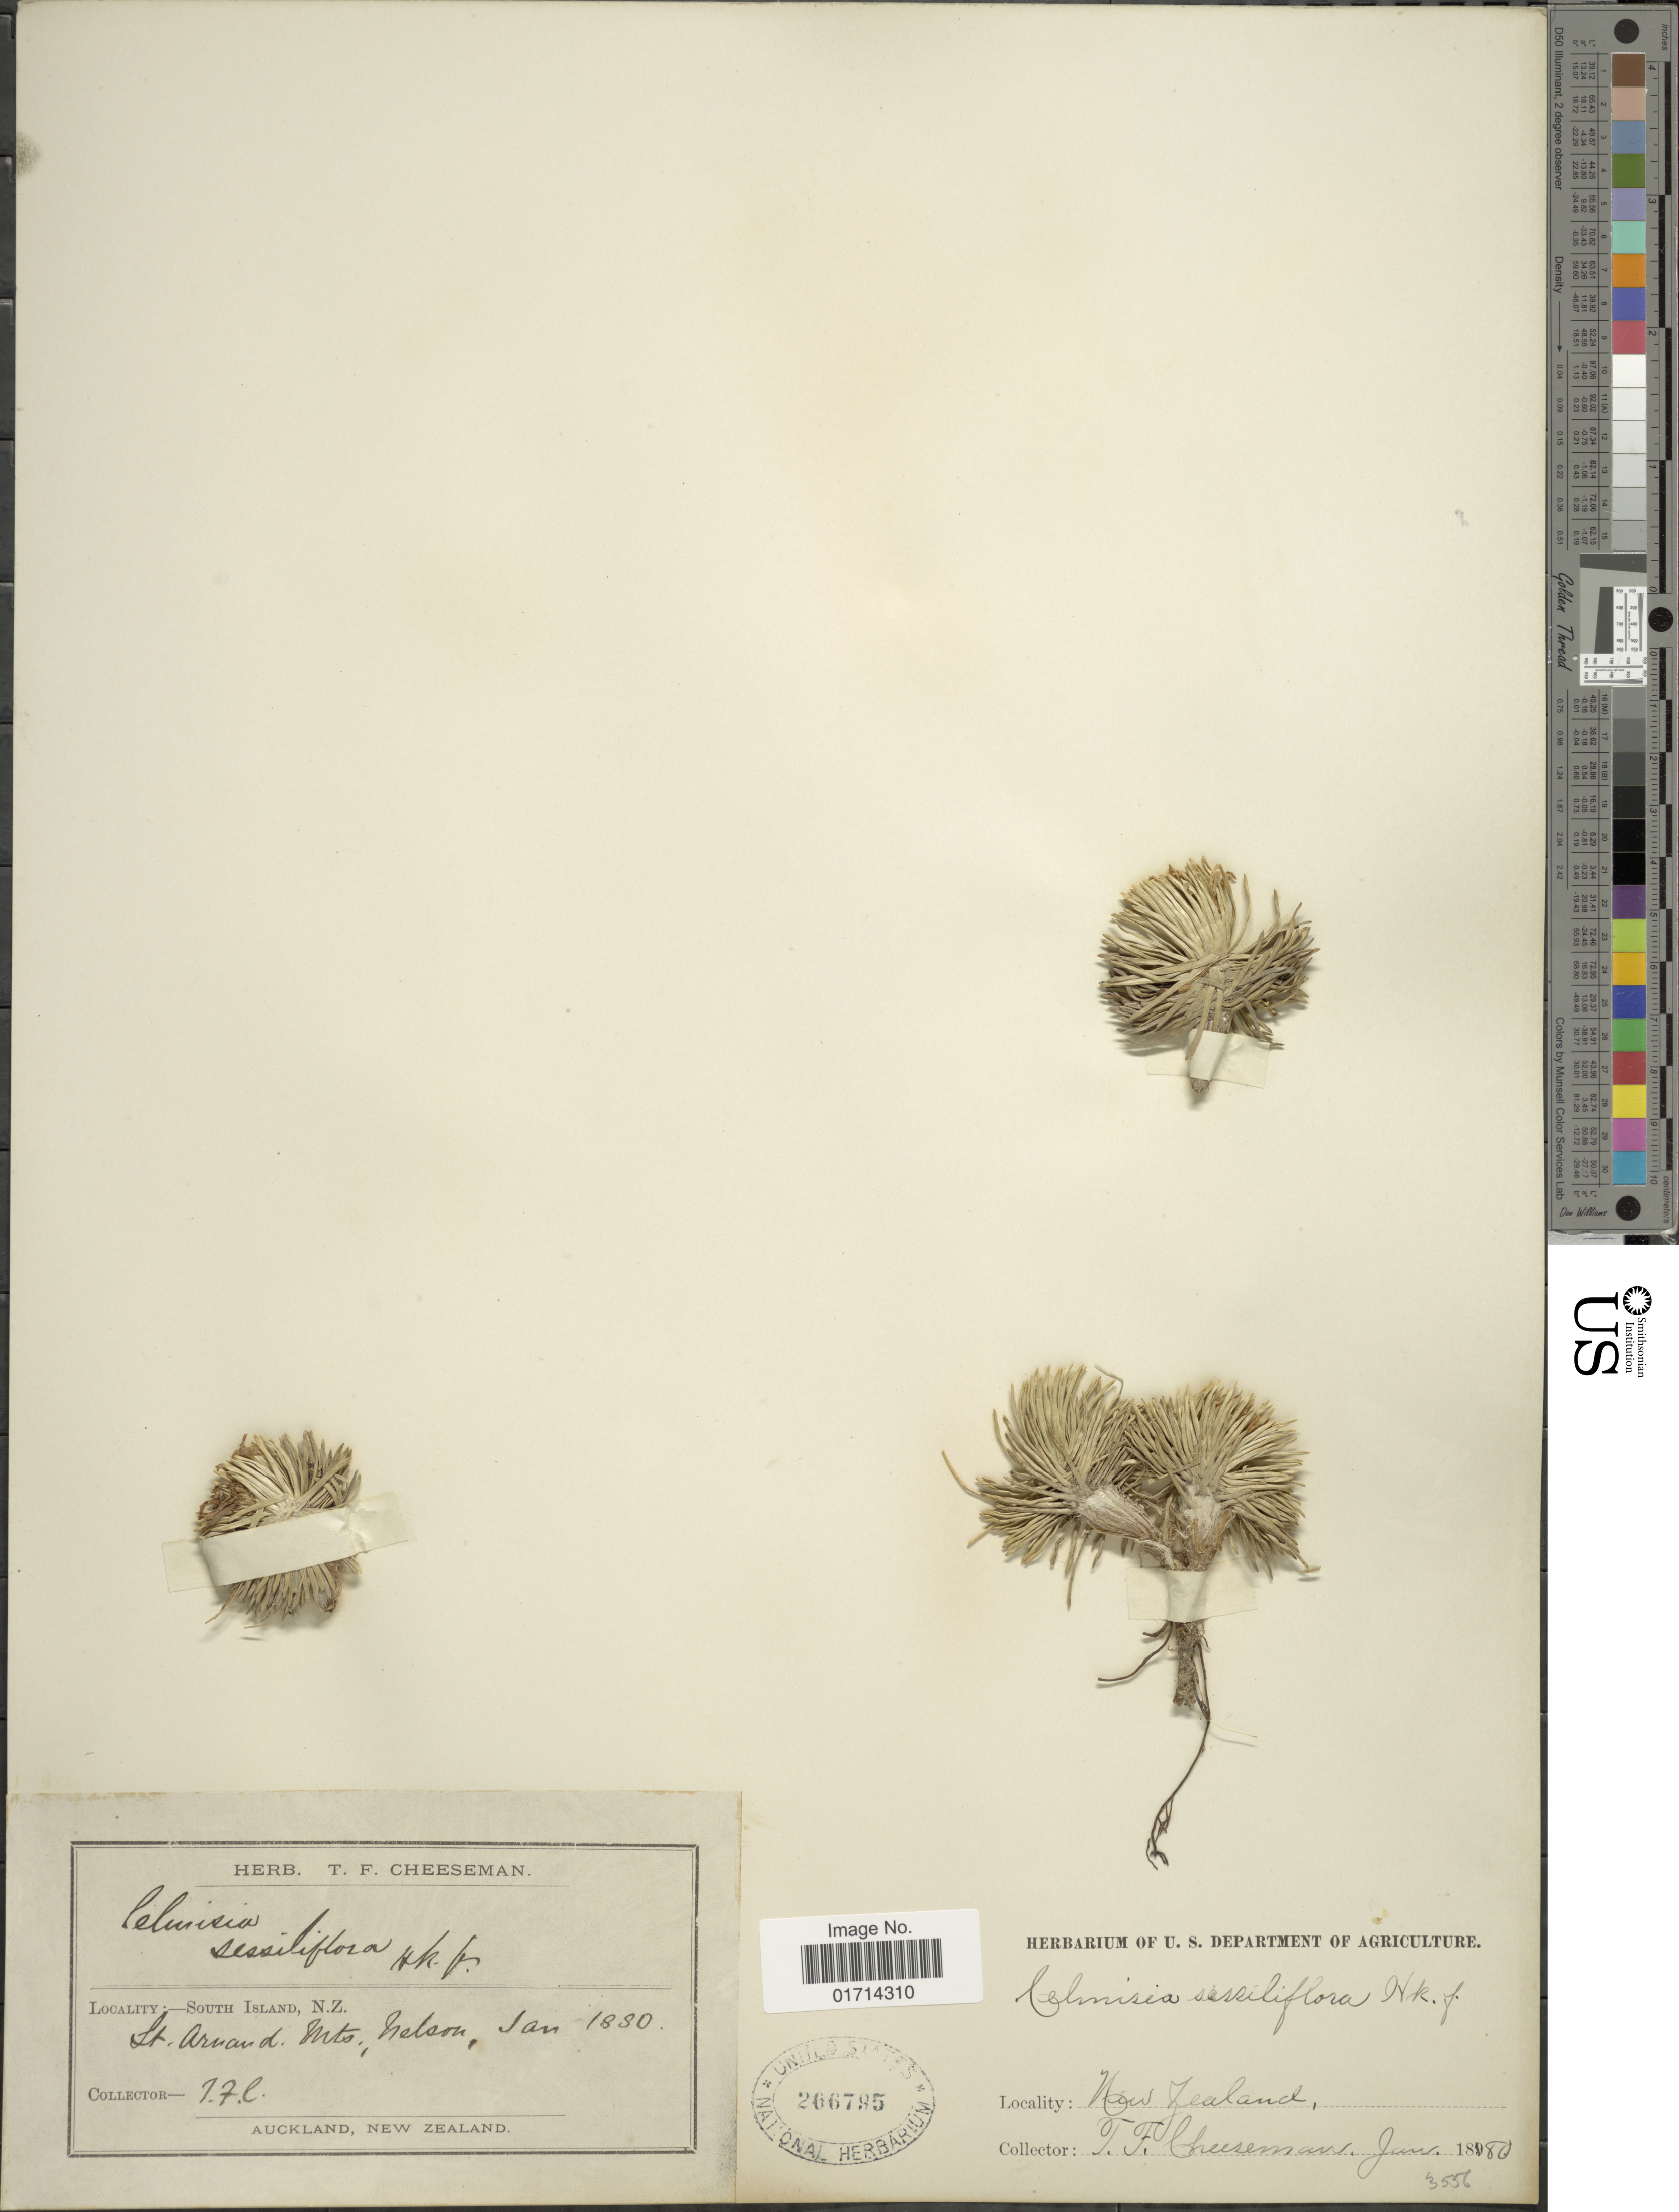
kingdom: Plantae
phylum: Tracheophyta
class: Magnoliopsida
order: Asterales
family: Asteraceae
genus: Celmisia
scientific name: Celmisia sessiliflora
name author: Hook. f.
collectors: T. F. Cheeseman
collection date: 1880-01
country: New Zealand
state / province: Nelson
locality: South Island, N. Z., St. Armand mts.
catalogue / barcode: US 266795